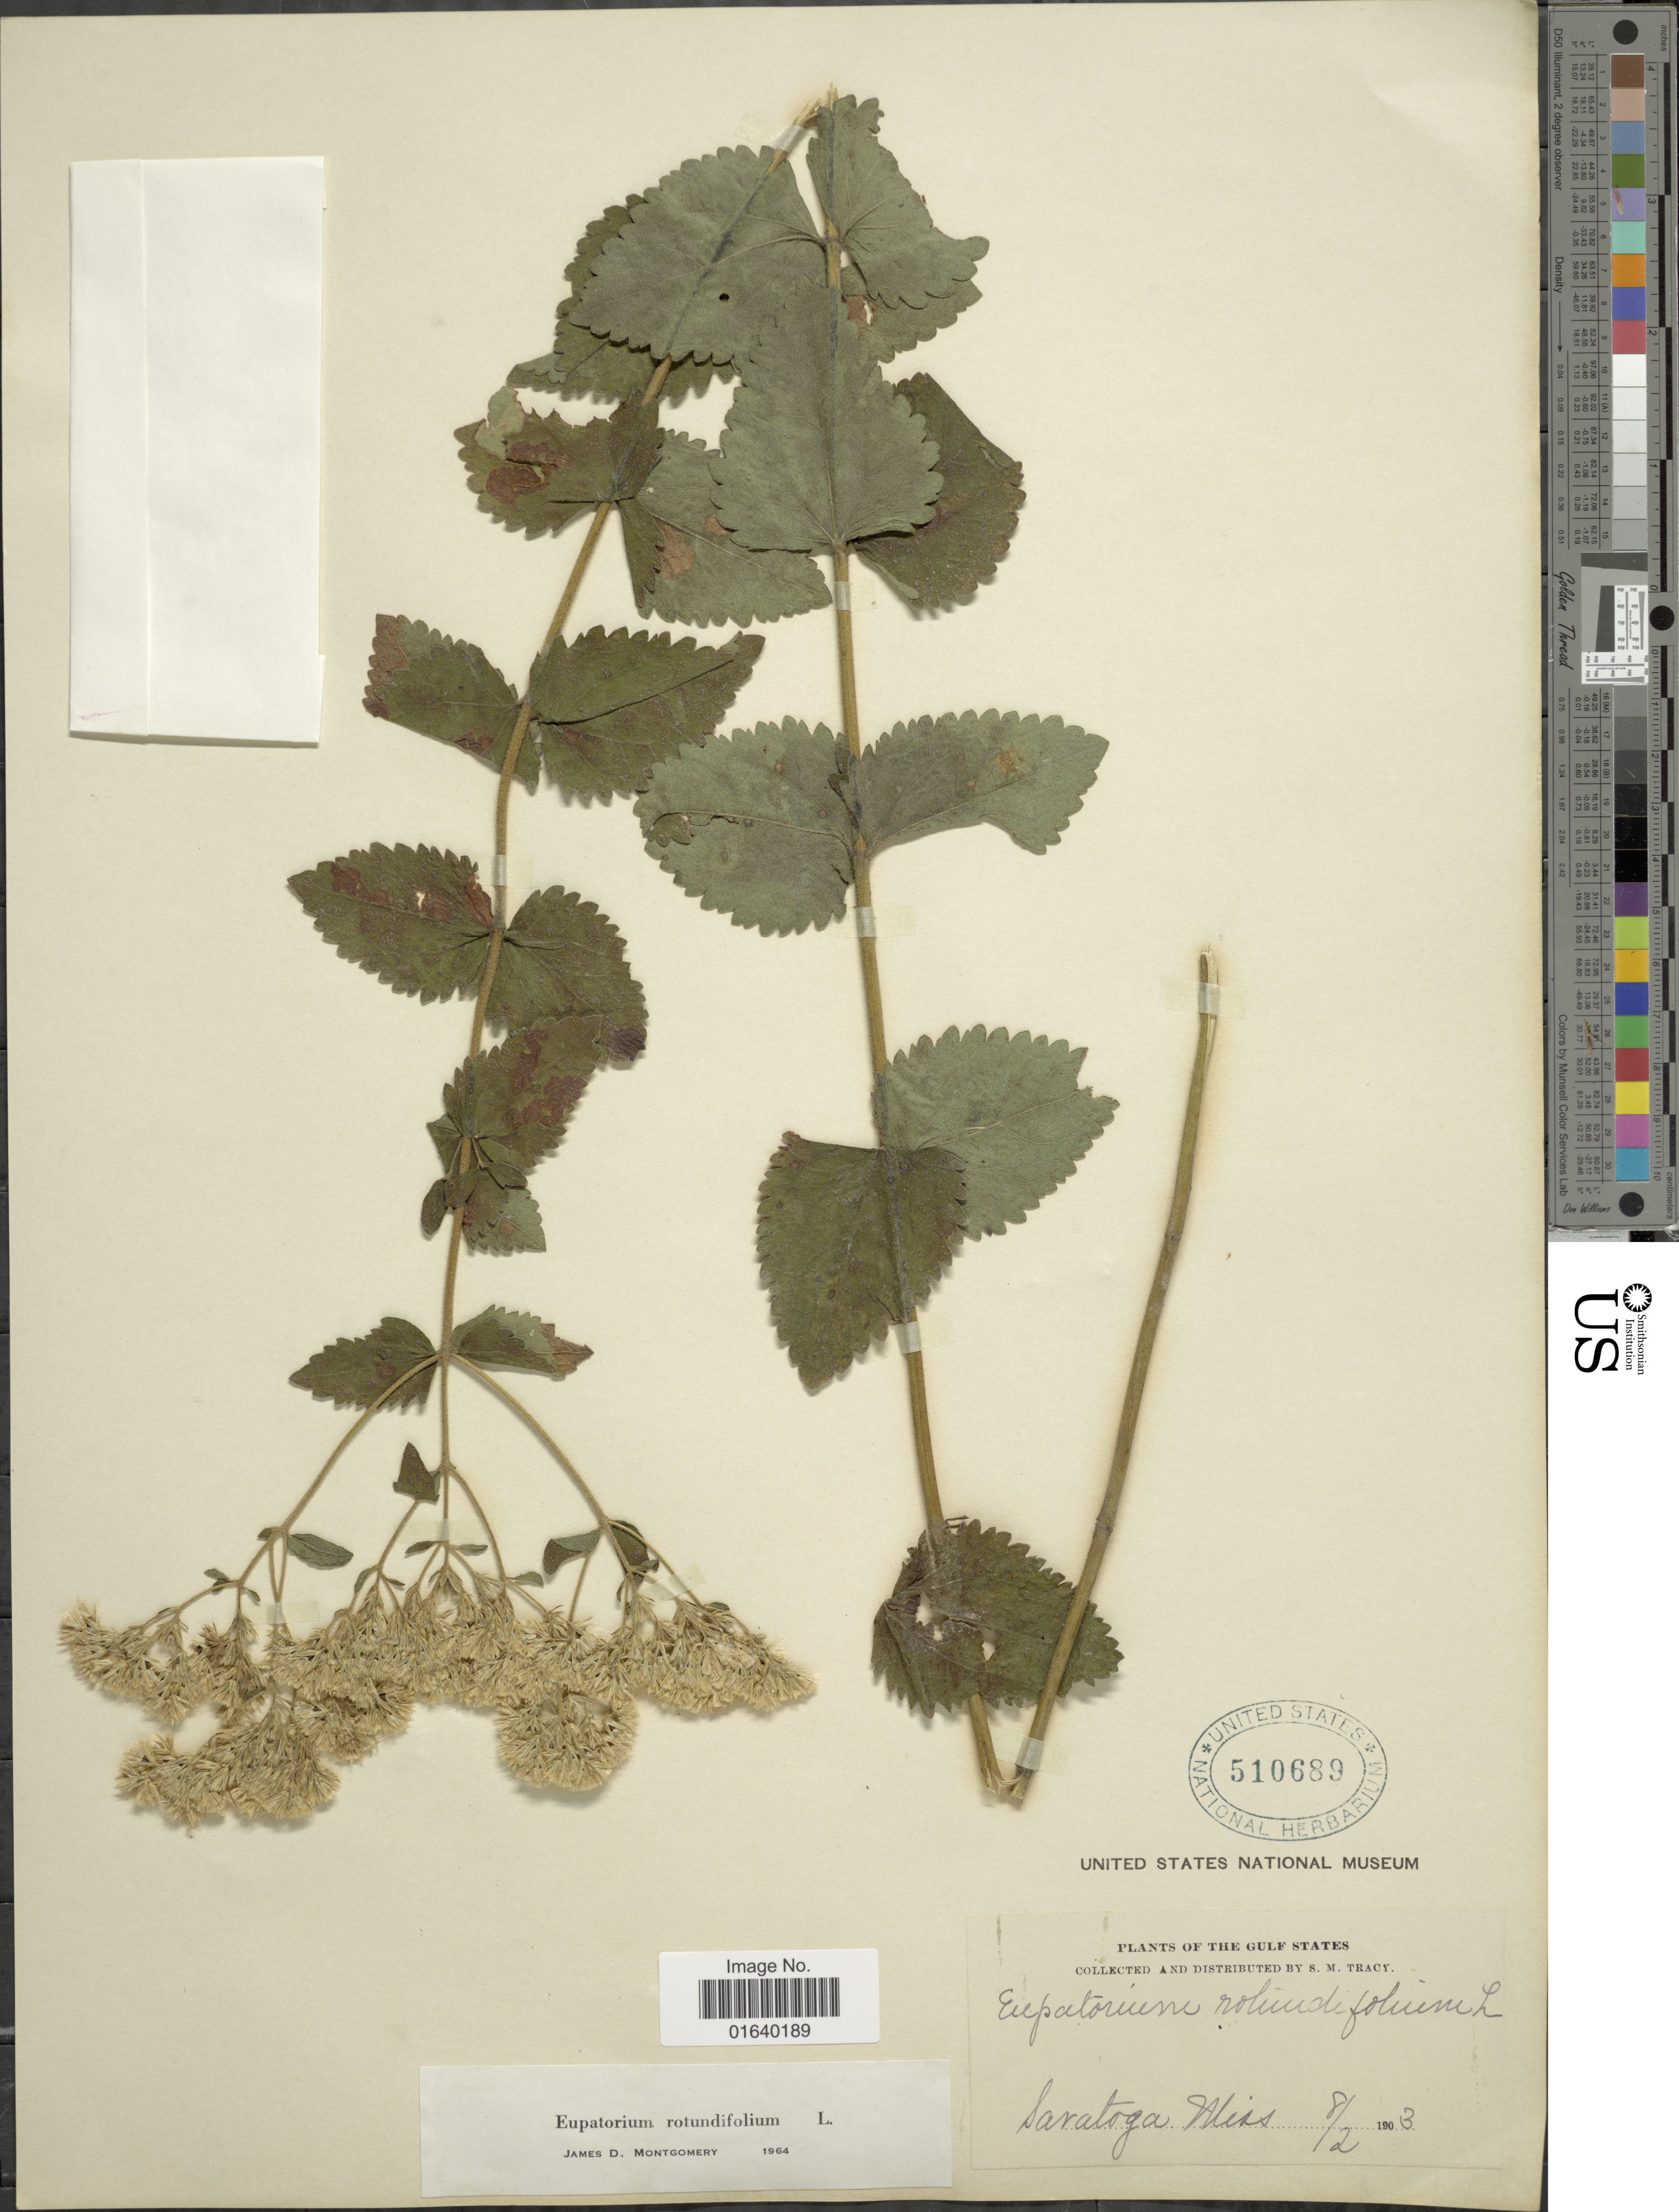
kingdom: Plantae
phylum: Tracheophyta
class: Magnoliopsida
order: Asterales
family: Asteraceae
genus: Eupatorium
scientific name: Eupatorium rotundifolium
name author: L.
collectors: S. M. Tracy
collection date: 1903-02-08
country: United States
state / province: Mississippi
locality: The Gulf States, Saratoga Miss.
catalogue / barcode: US 510689